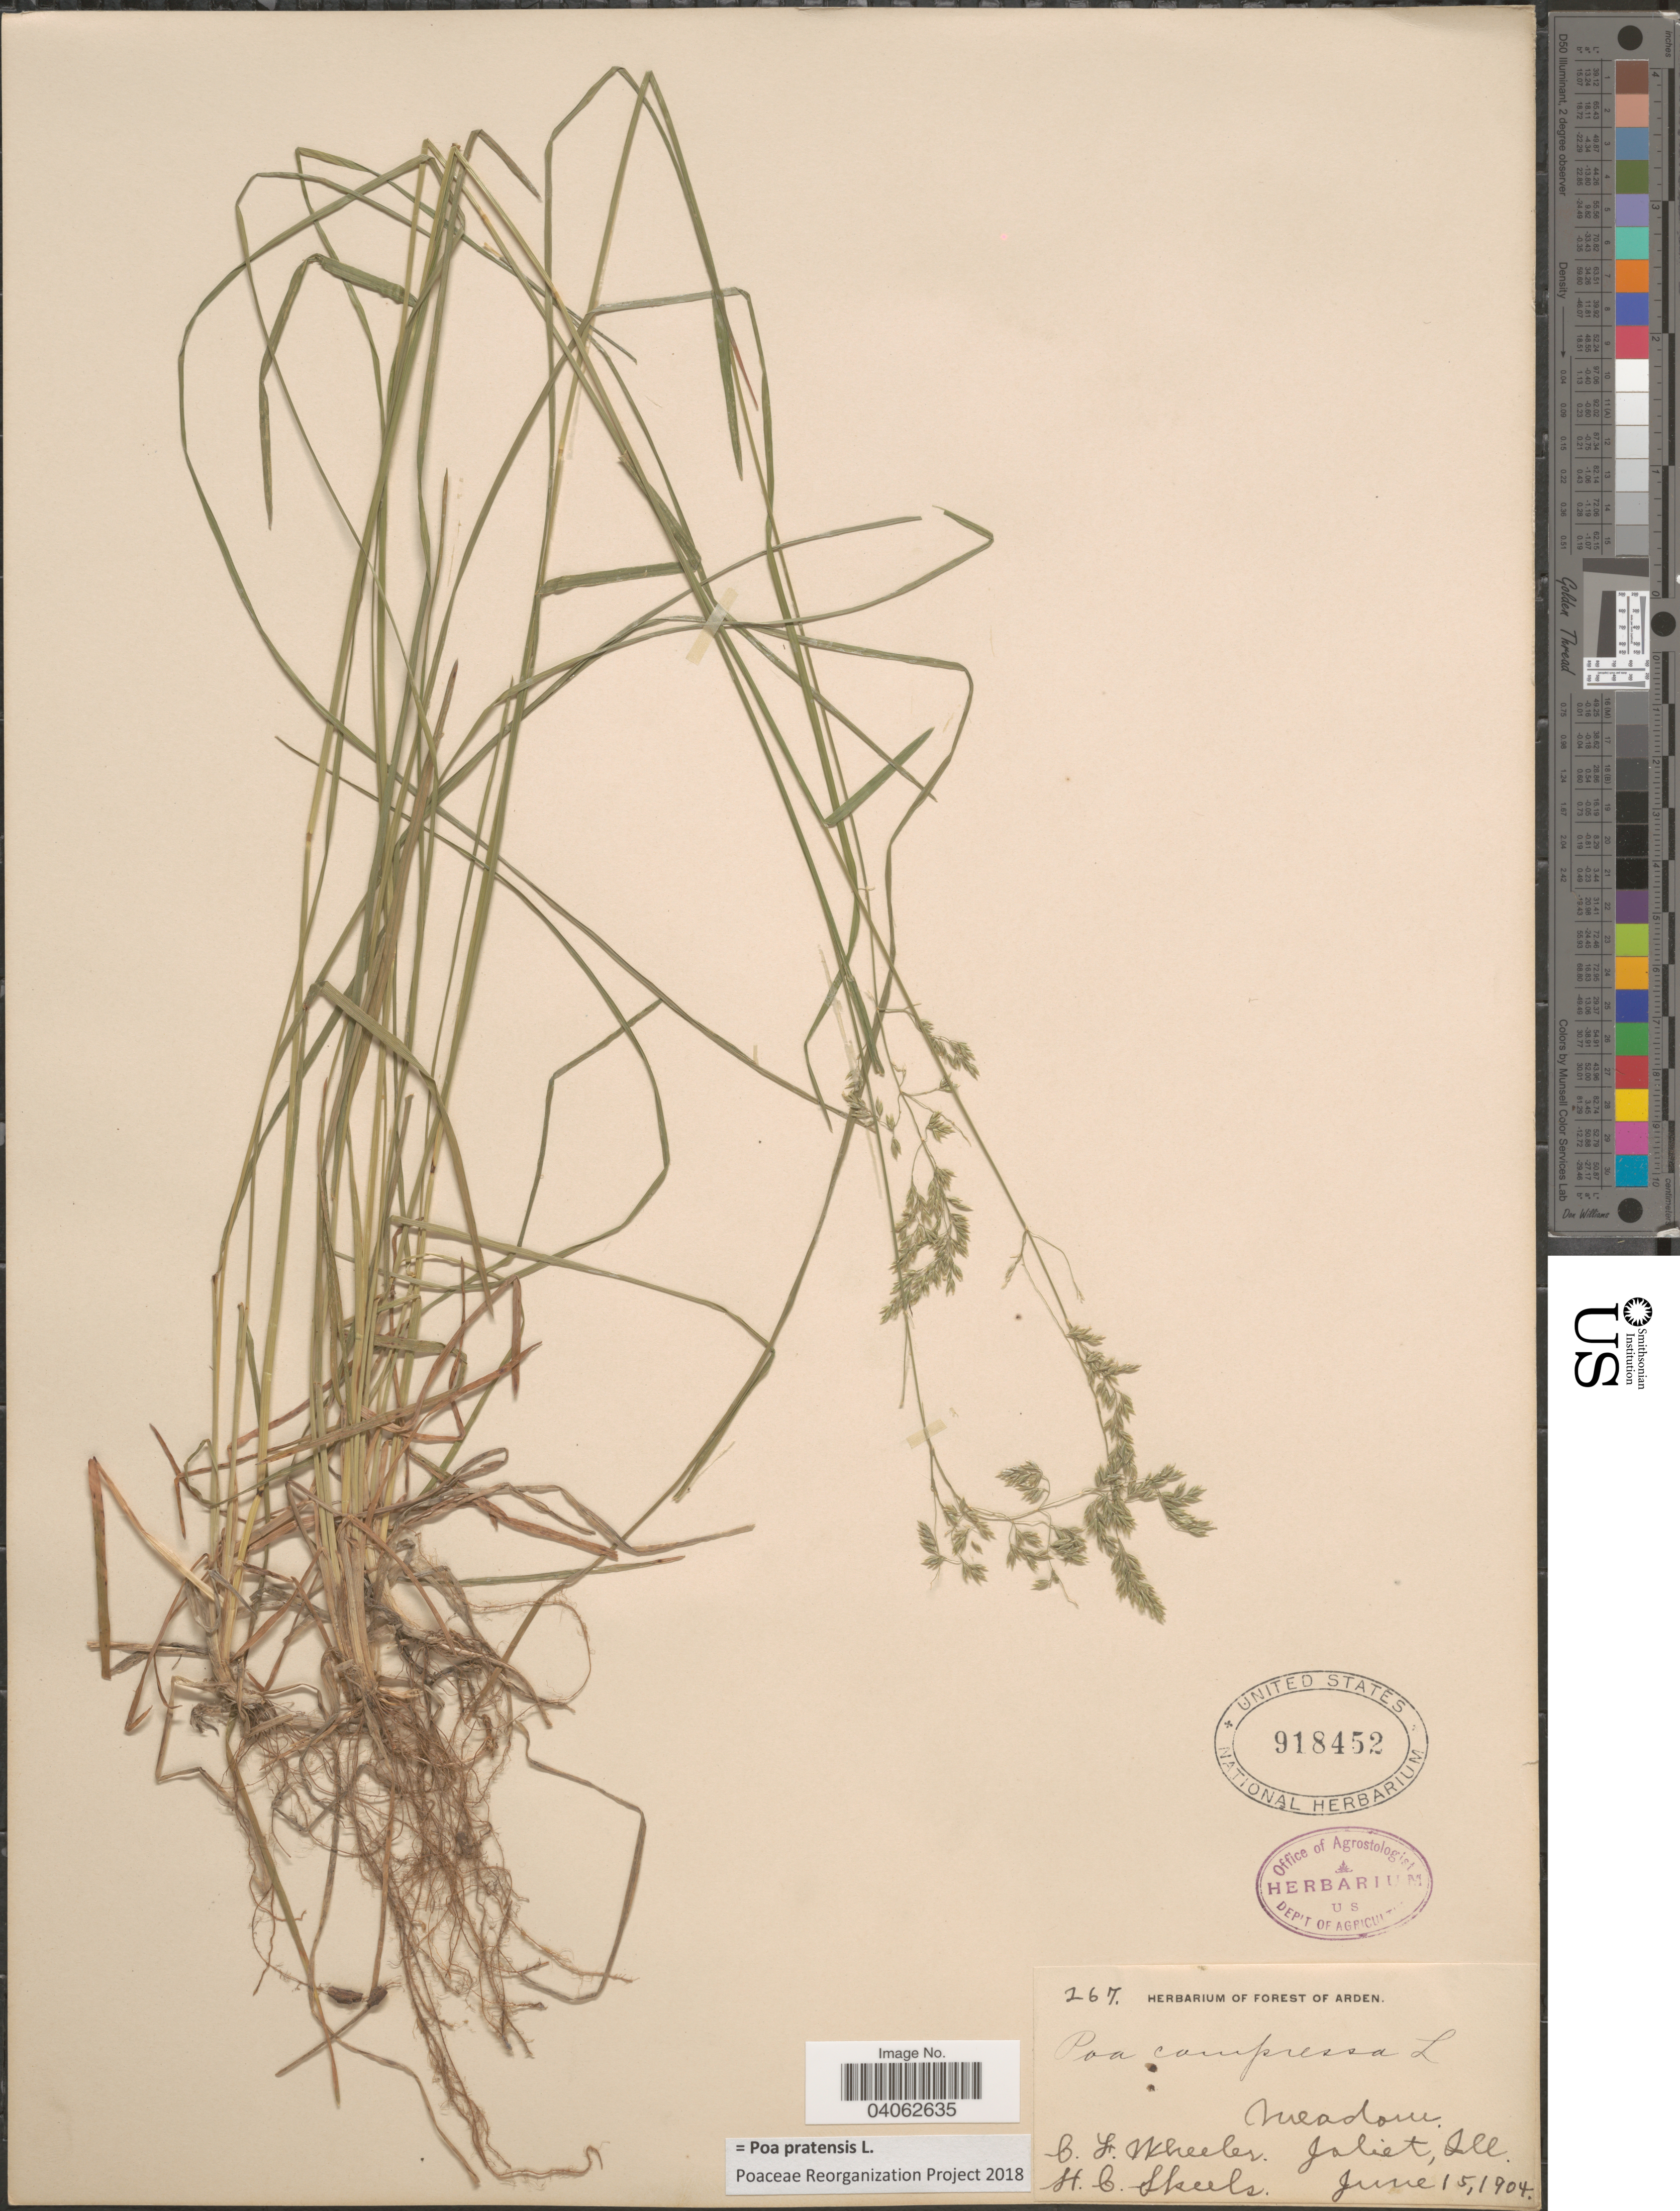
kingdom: Plantae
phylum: Tracheophyta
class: Liliopsida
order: Poales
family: Poaceae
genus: Poa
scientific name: Poa pratensis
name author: L.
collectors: C. Wheeler & H. Skeels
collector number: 267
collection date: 1904-06-15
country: United States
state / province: Illinois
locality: Joliet.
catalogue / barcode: US 918452